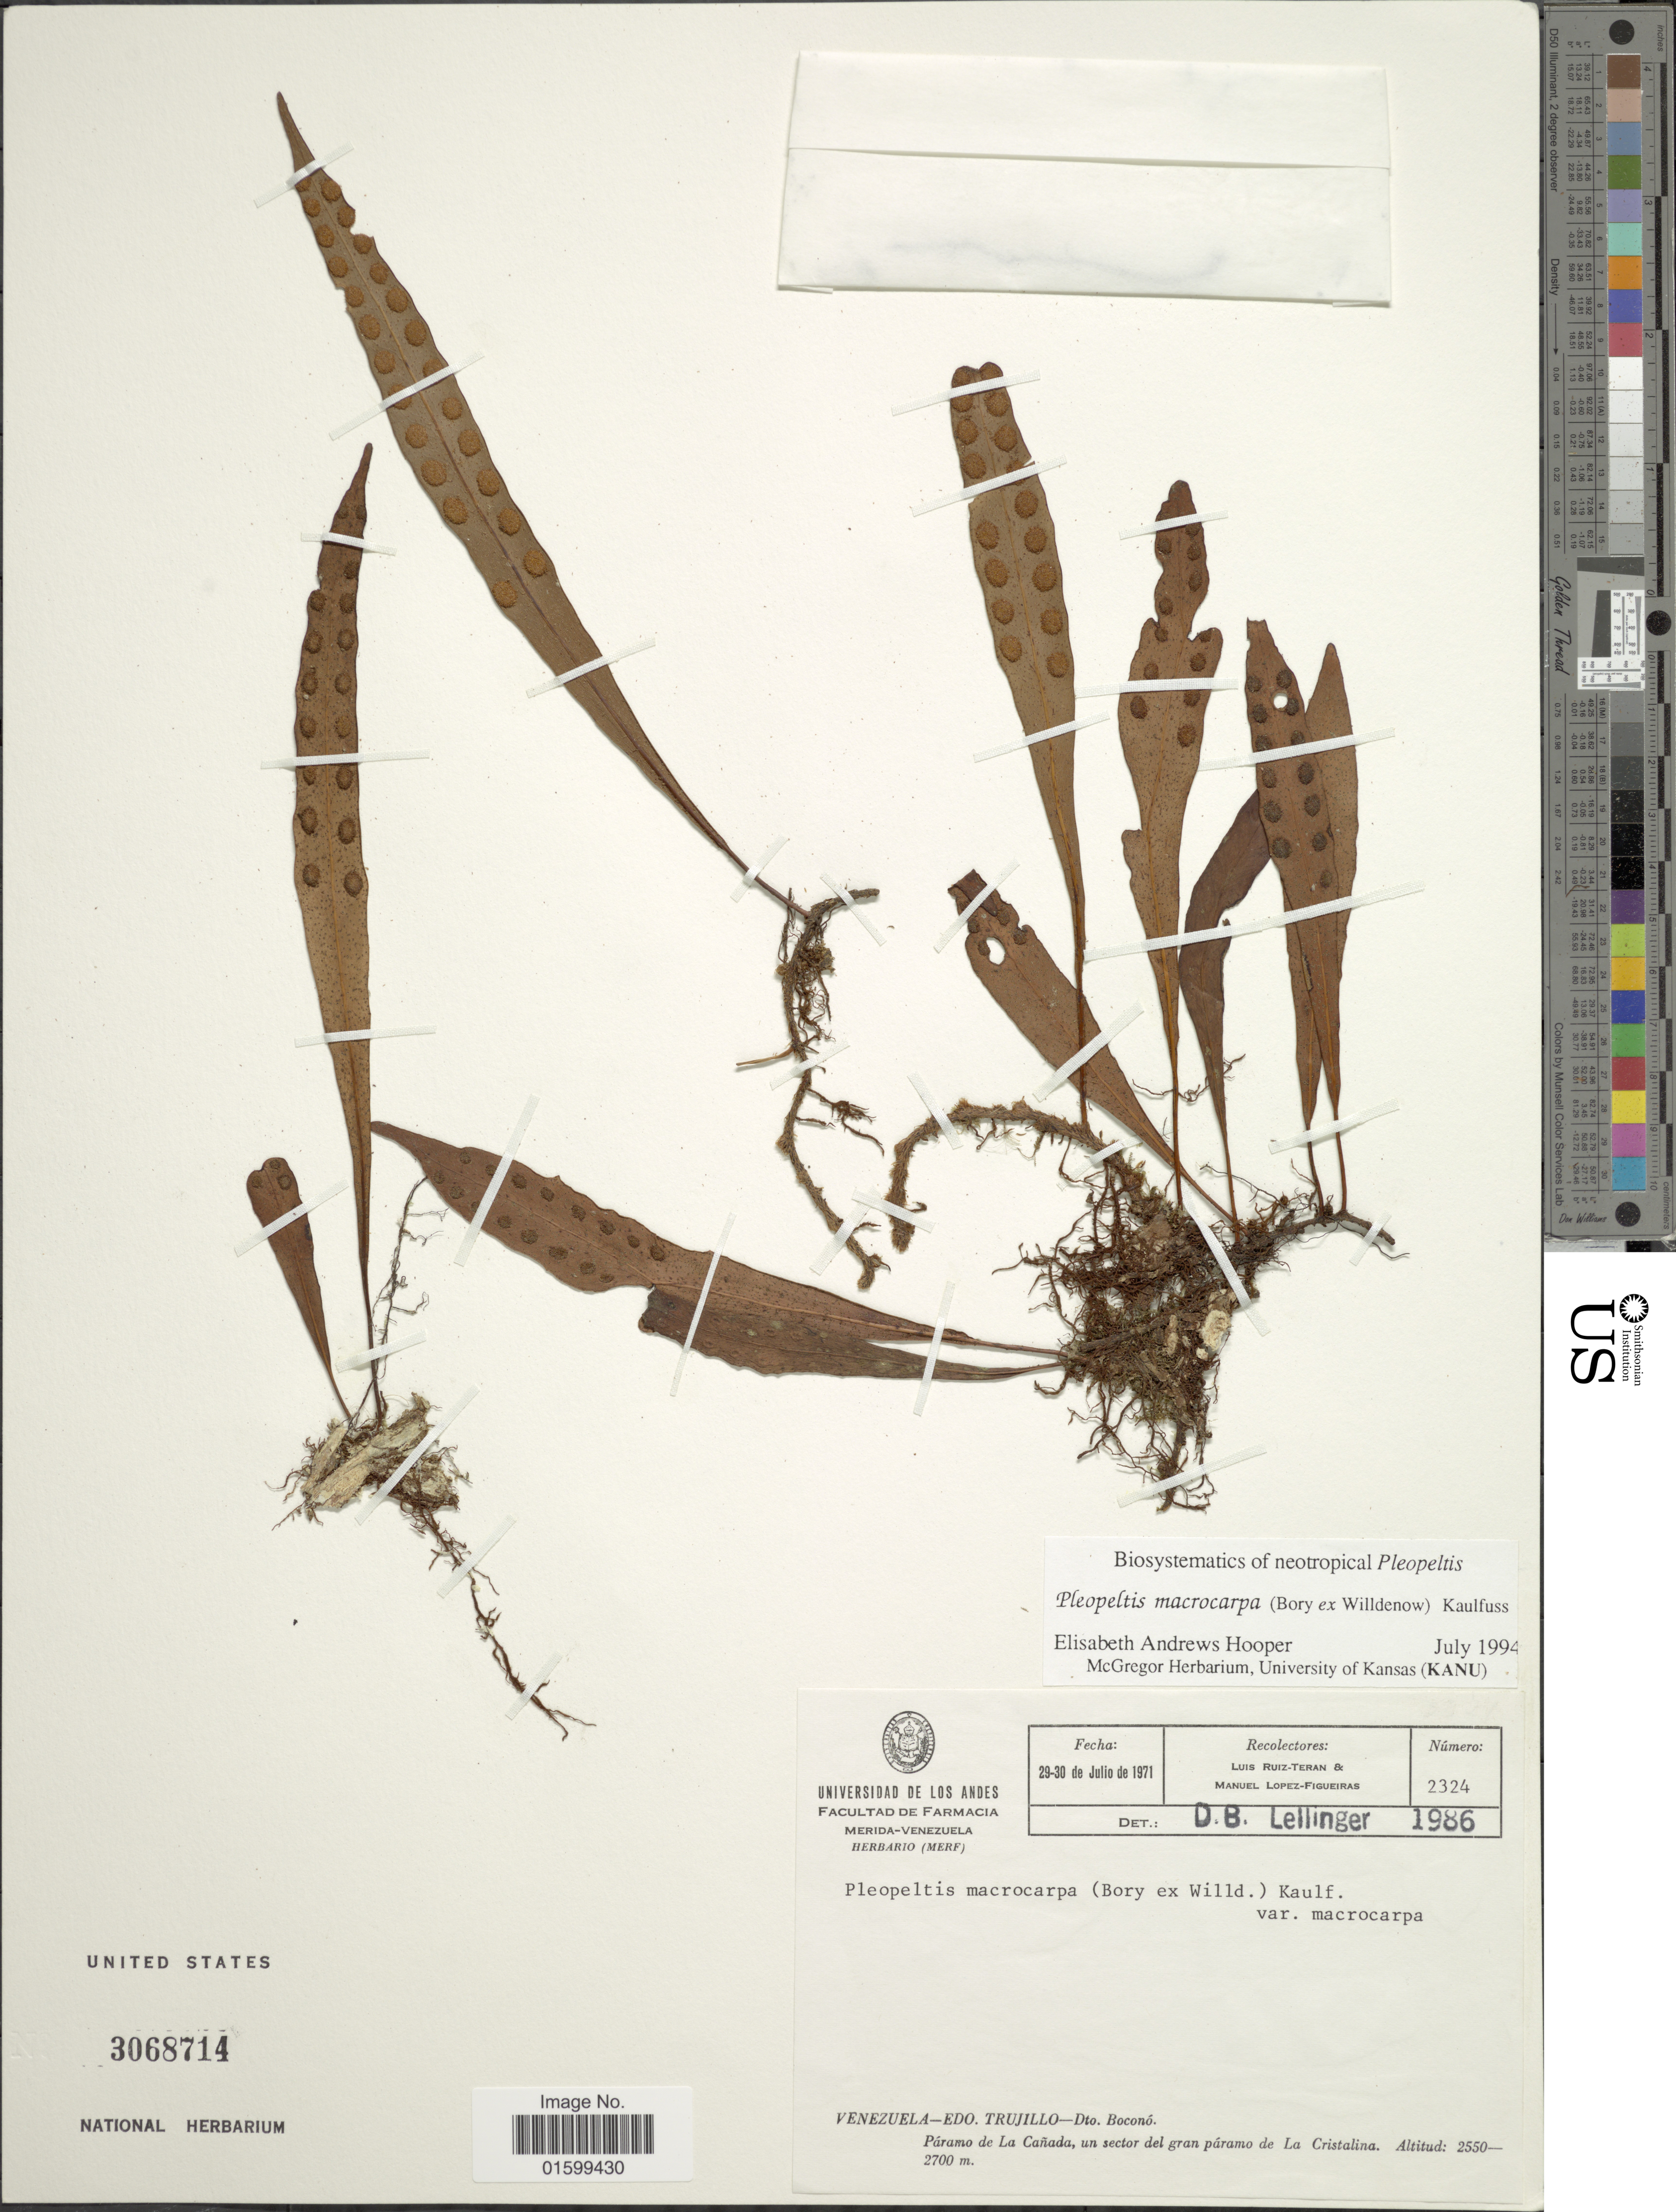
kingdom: Plantae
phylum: Tracheophyta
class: Polypodiopsida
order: Polypodiales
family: Polypodiaceae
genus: Pleopeltis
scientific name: Pleopeltis macrocarpa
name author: (Bory ex Willd.) Kaulf.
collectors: L. E. Ruíz-Terán & M. Lopéz-F.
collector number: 2324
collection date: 1971-07-29/1971-07-30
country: Venezuela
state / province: Trujillo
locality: Dto. Boconó, Páramo de La Cañada, un sector del gran páramo de La Cristalina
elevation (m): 2550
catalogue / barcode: US 3068714